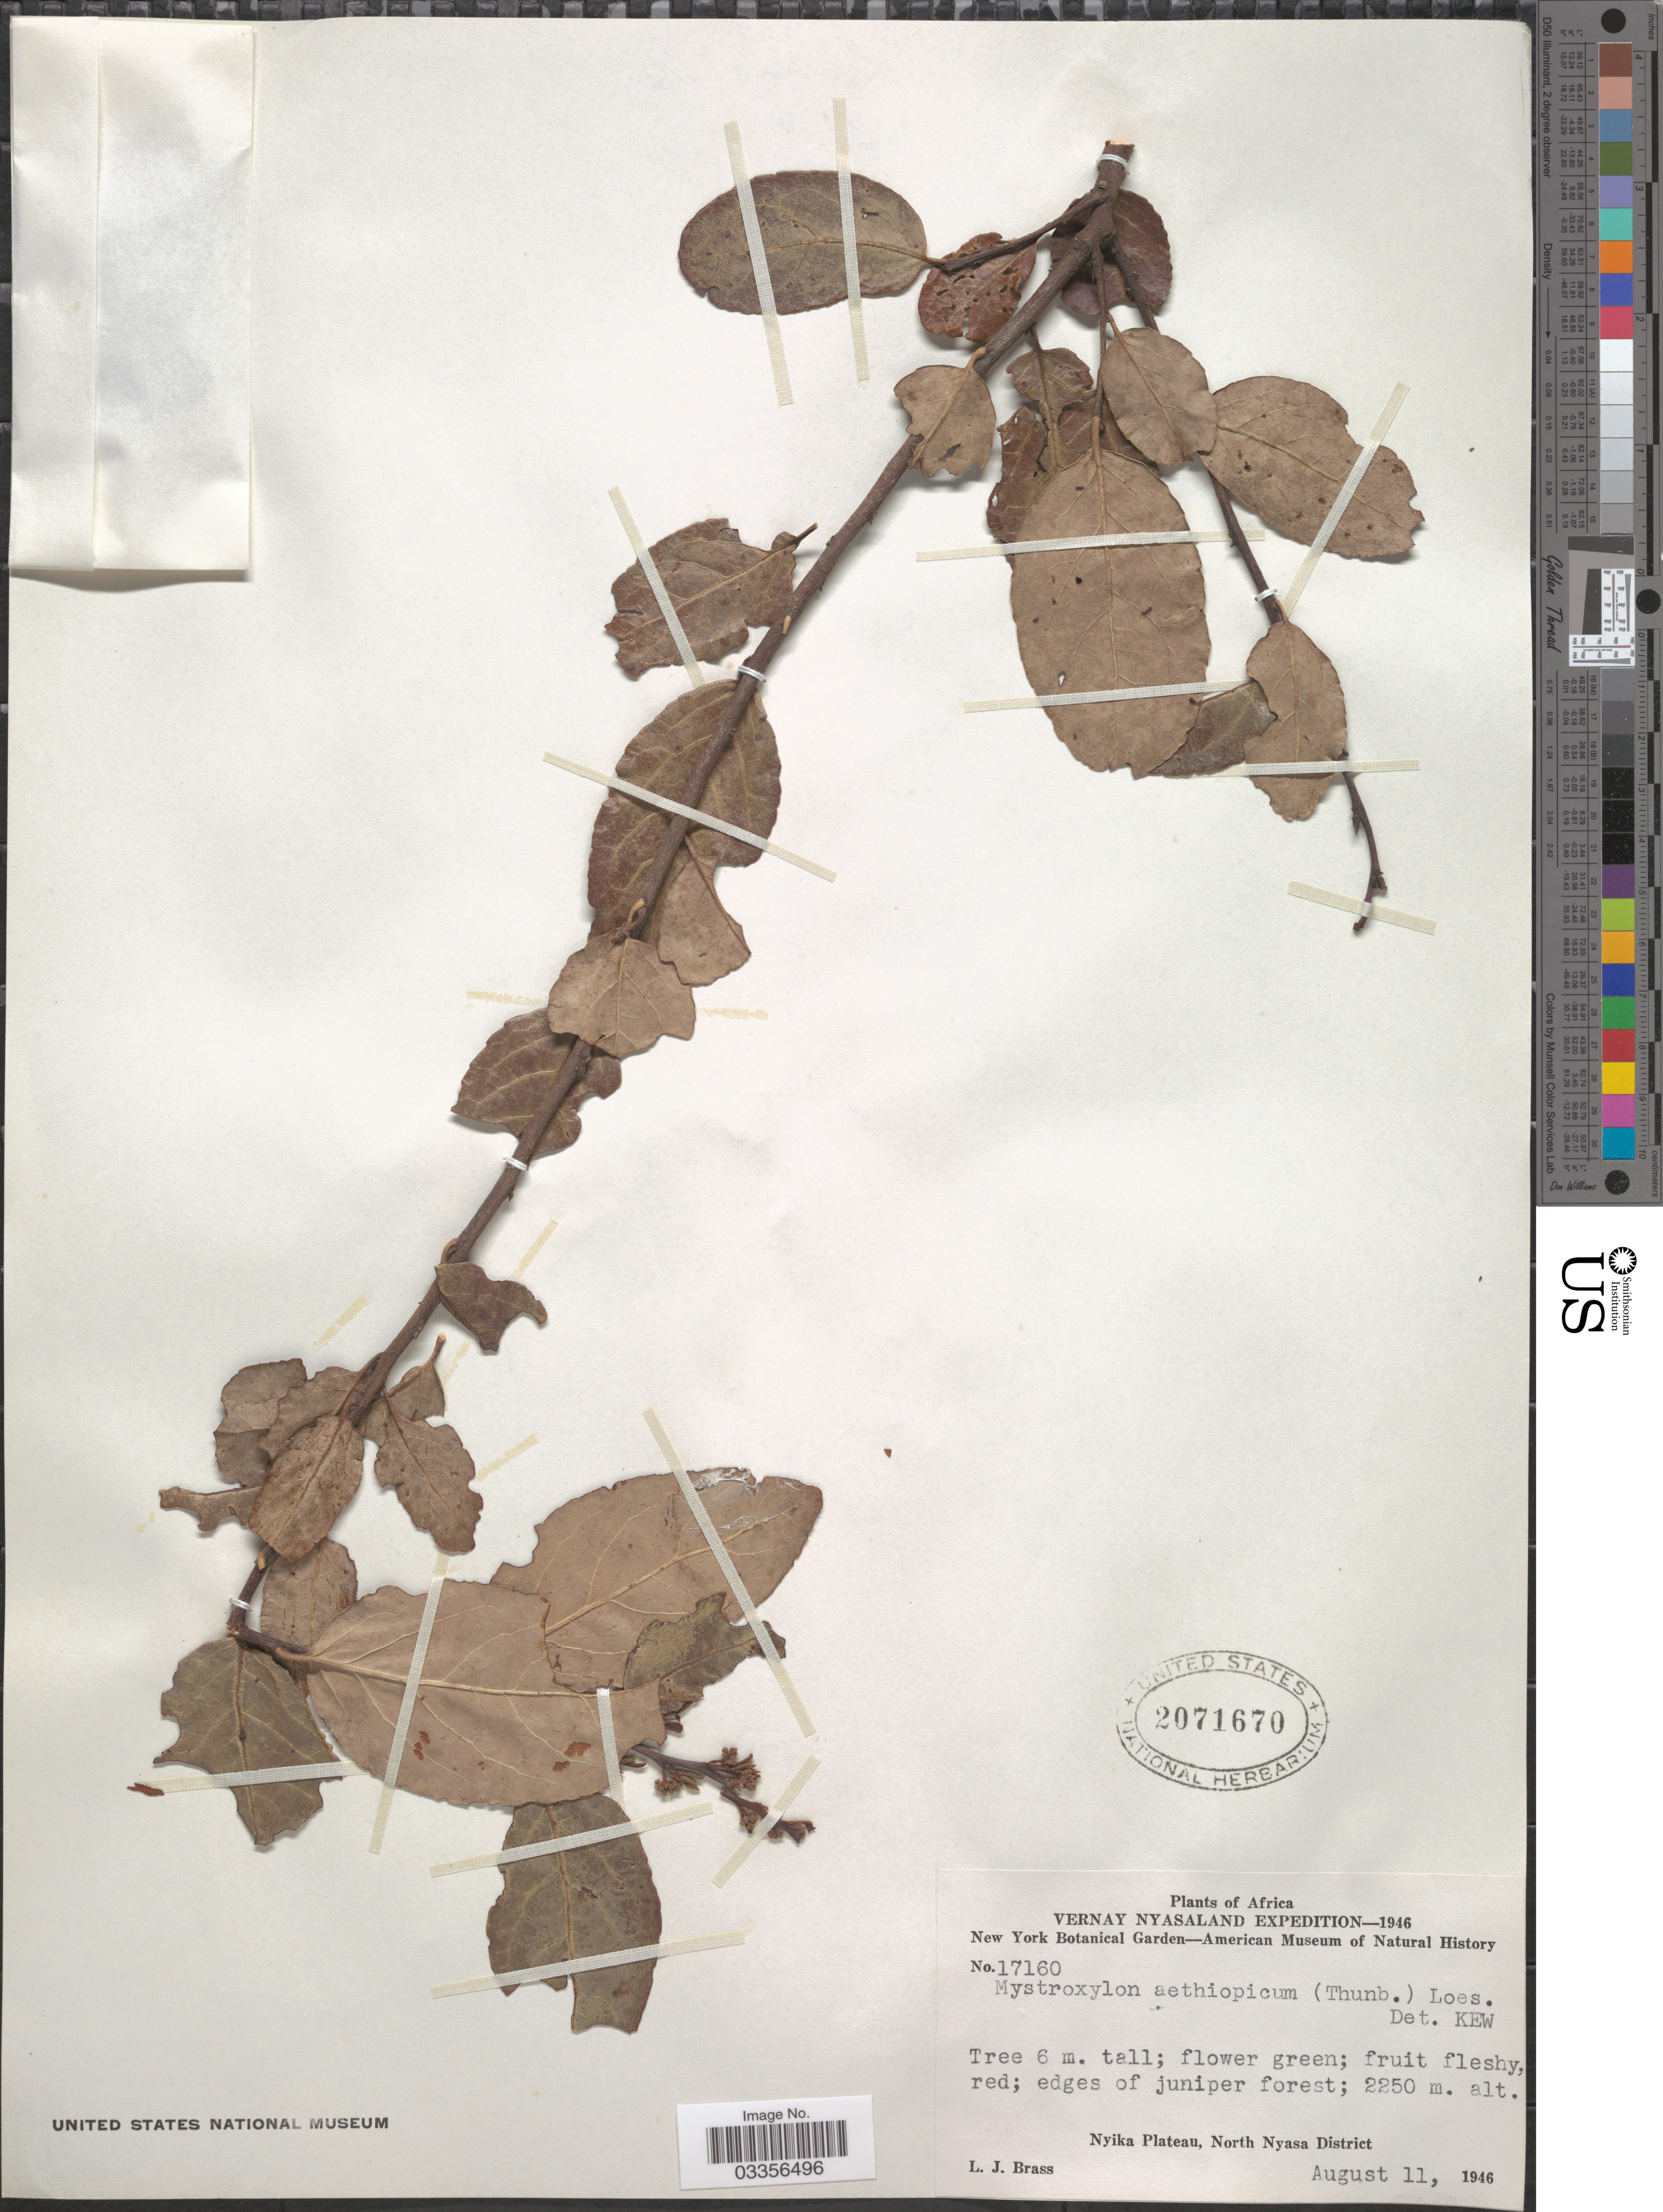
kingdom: Plantae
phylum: Tracheophyta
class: Magnoliopsida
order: Celastrales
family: Celastraceae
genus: Mystroxylon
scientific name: Mystroxylon aethiopicum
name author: (Thunb.) Loes.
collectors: L. J. Brass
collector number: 17160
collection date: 1946-08-11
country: Malawi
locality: Vernay Nyasaland, Nyika Plateau, North Nyasa District.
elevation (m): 2250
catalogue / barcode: US 2071670